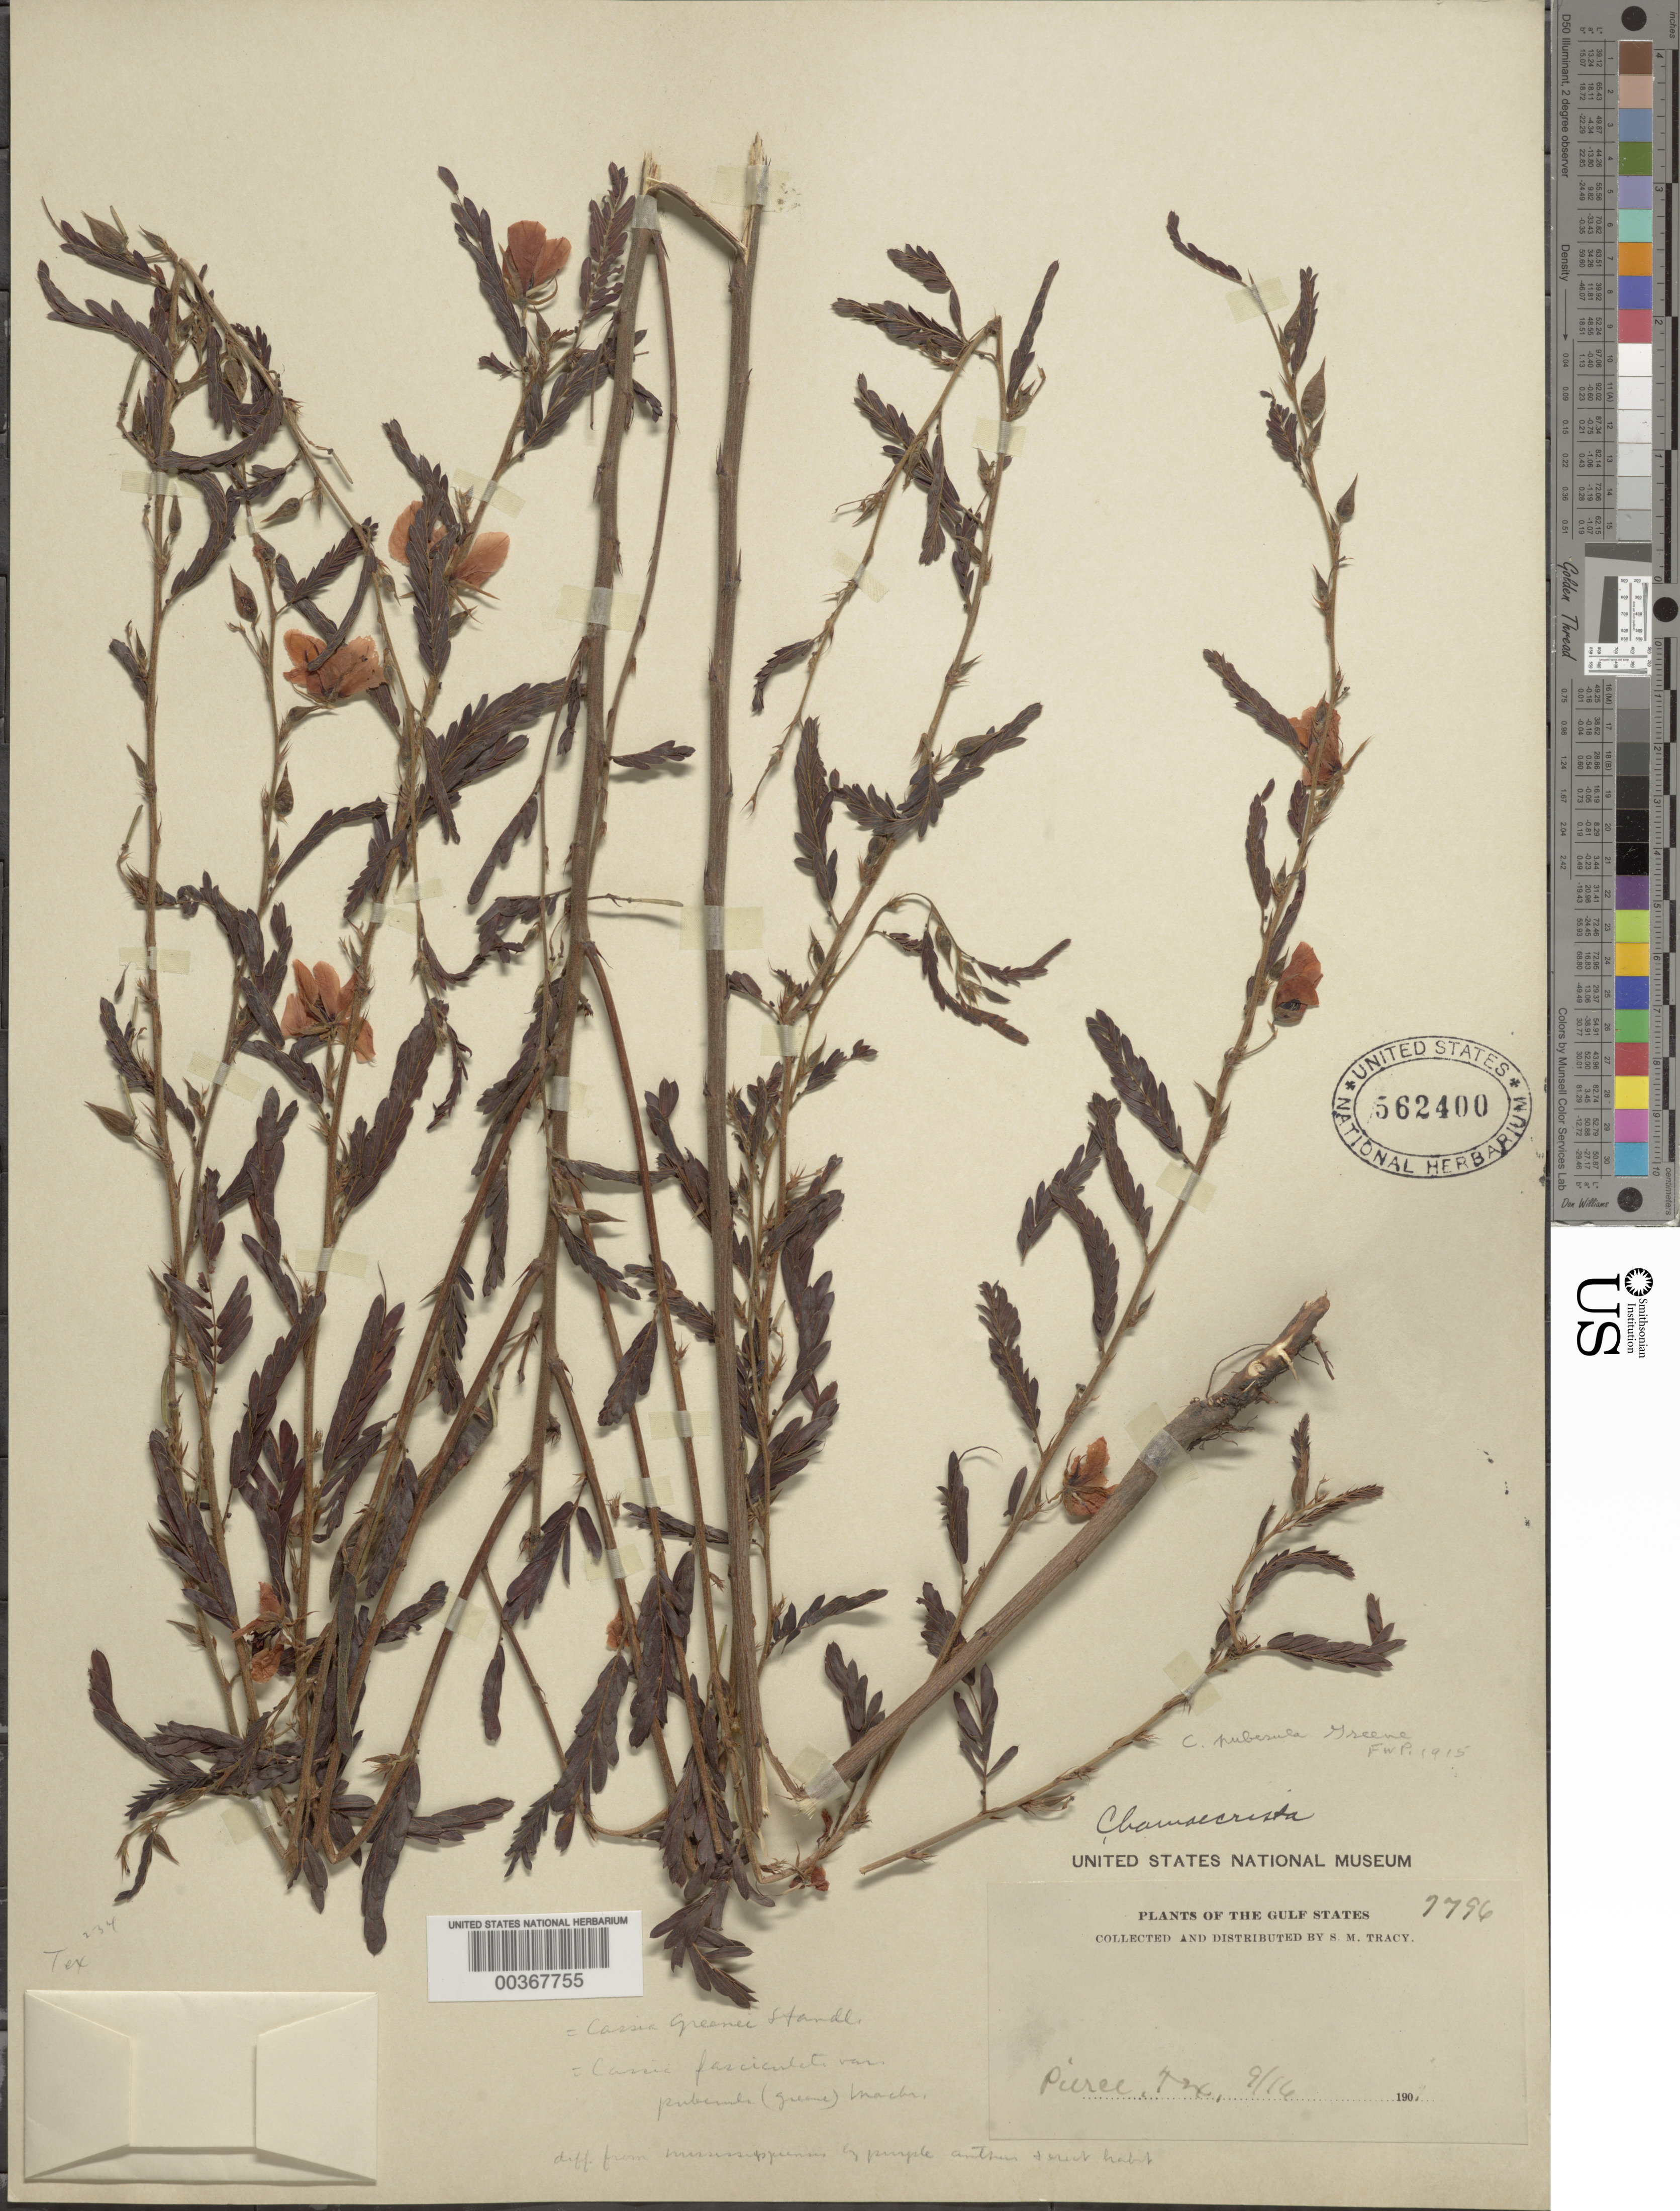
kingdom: Plantae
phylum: Tracheophyta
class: Magnoliopsida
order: Fabales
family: Fabaceae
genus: Cassia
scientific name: Cassia fasciculata var. puberula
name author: (Greene) J.F. Macbr.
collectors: S. M. Tracy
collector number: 7796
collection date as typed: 16 Sep 1901 or 16 Sep 1907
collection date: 1901-09-16 or 1907-09-16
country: United States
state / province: Texas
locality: Pierce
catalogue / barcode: US 562400